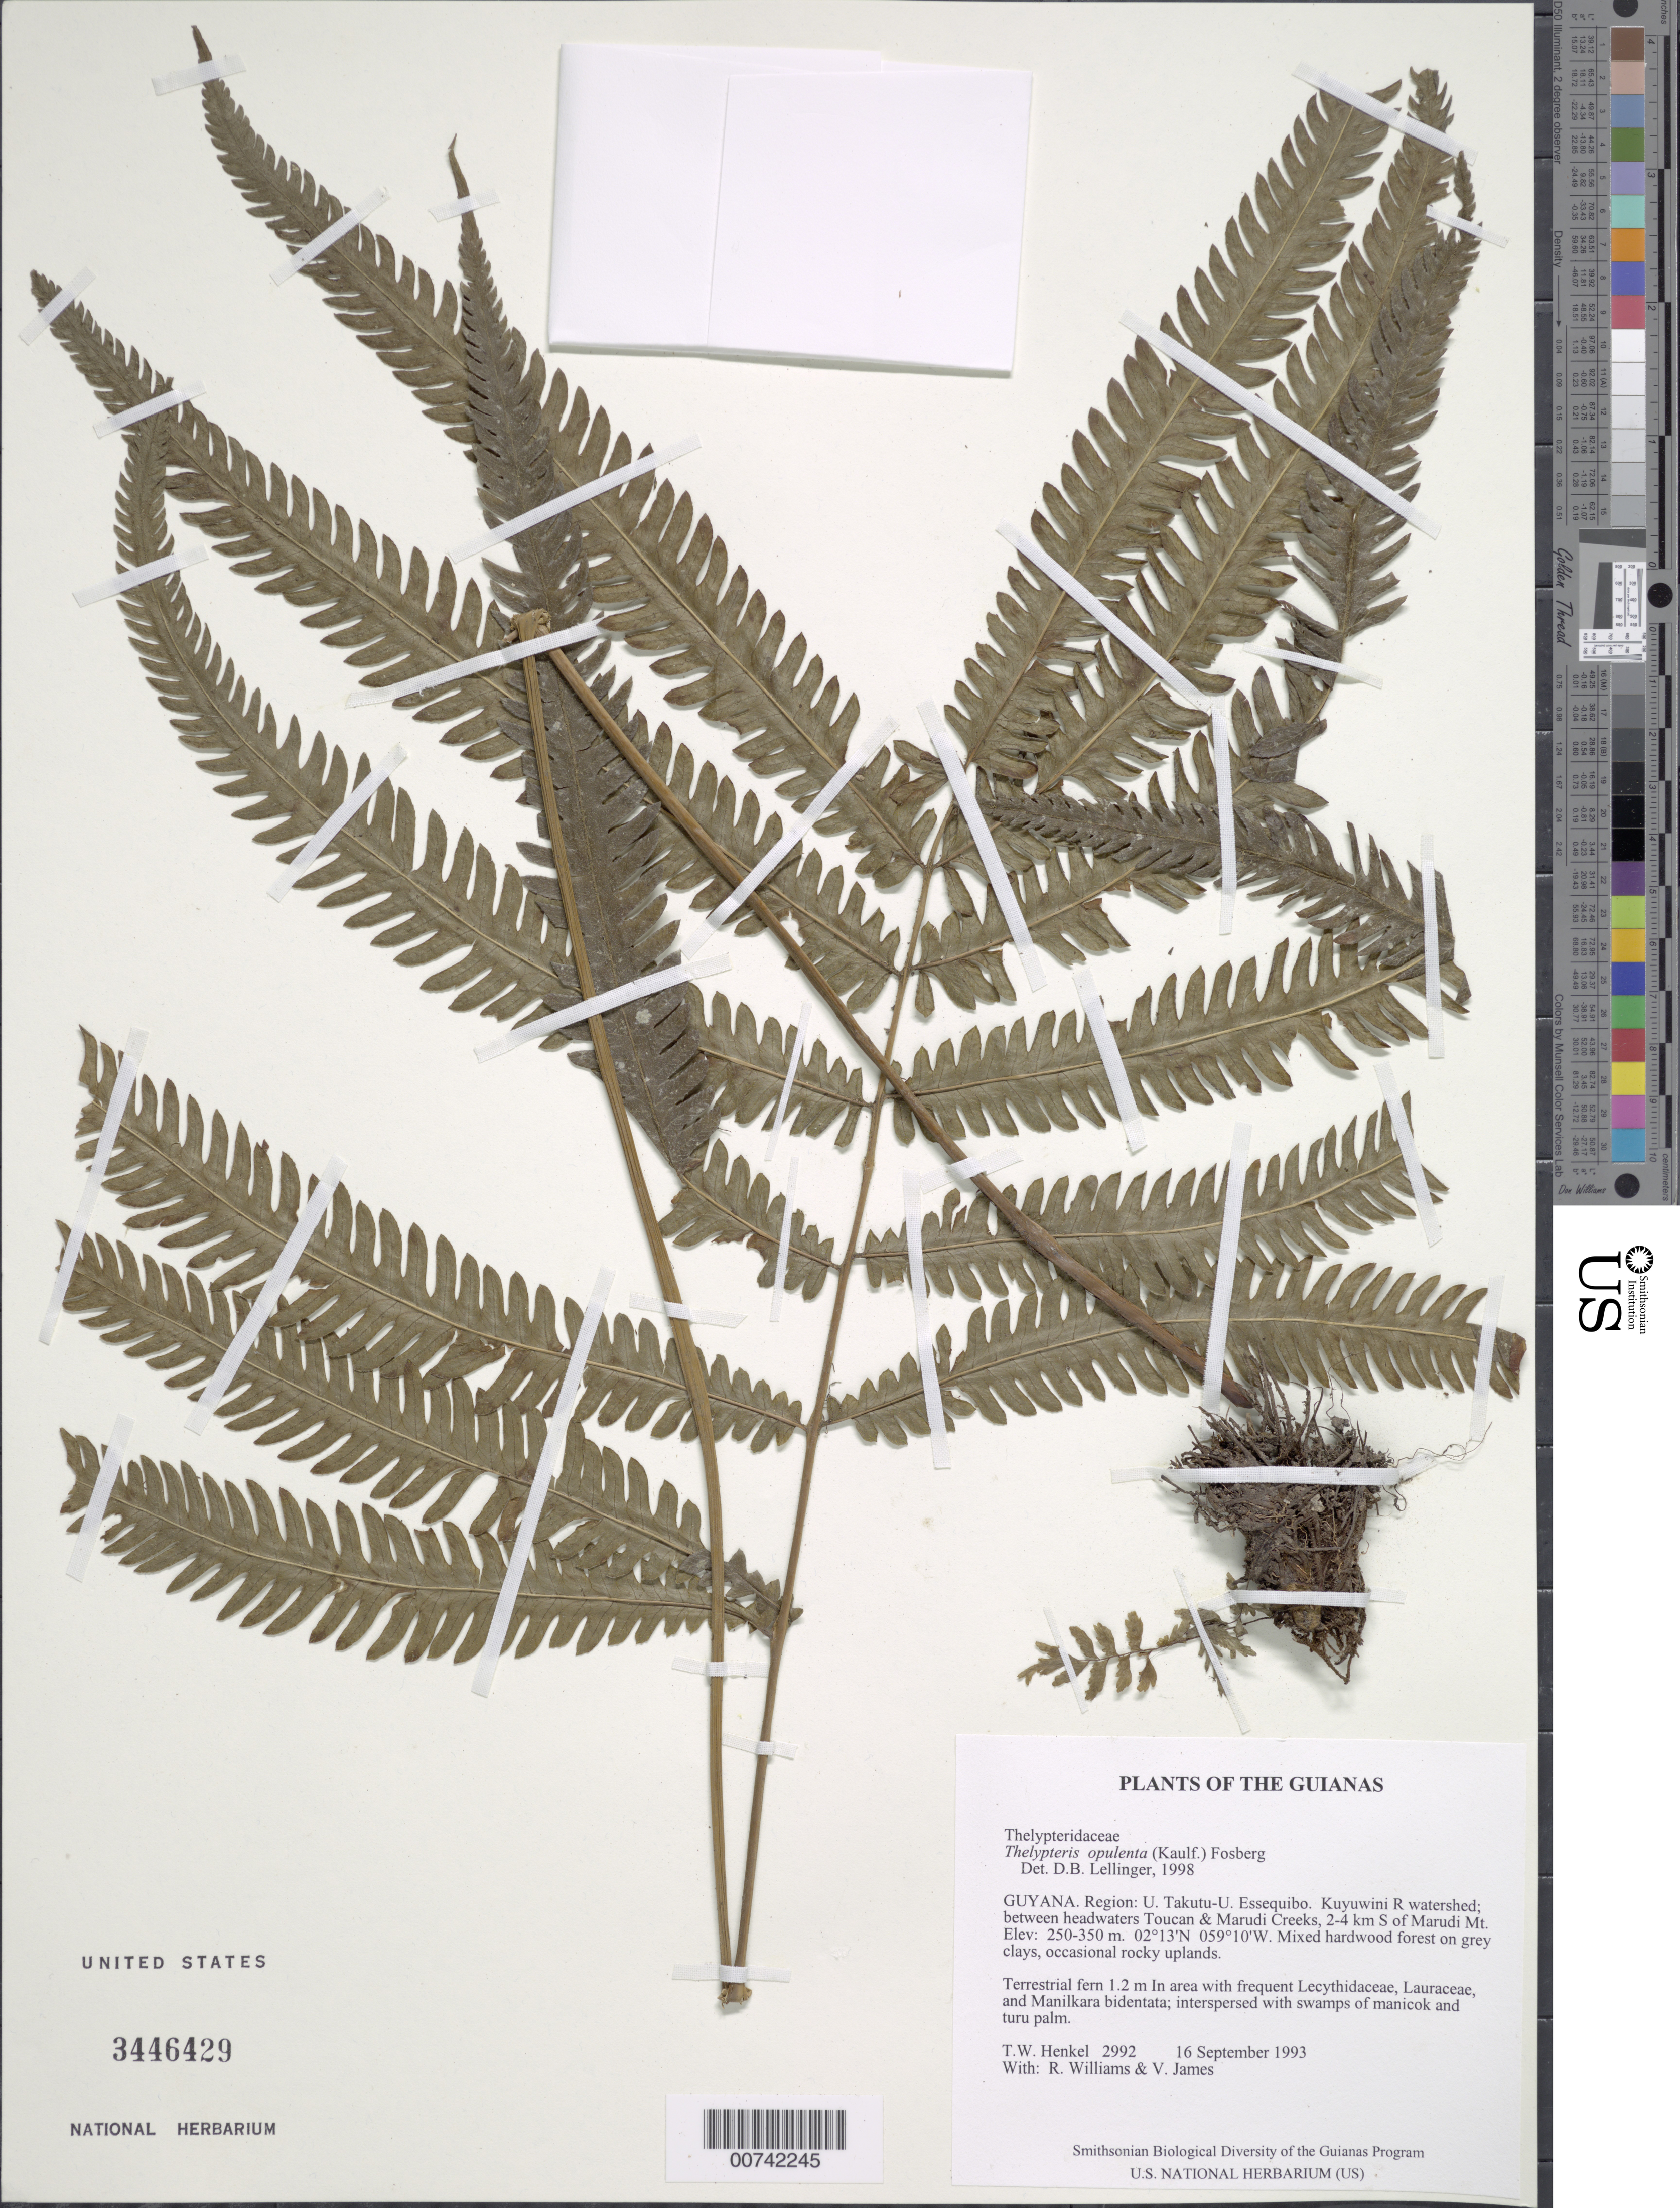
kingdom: Plantae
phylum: Tracheophyta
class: Polypodiopsida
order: Polypodiales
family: Thelypteridaceae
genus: Amphineuron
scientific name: Amphineuron opulentum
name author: (Kaulf.) Holttum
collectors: T. Henkel, R. Williams & V. James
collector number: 2992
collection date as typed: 16 September 1993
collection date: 1993-09-16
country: Guyana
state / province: U. Takutu-U. Essequibo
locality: Kuyuwini R watershed; between headwaters Toucan & Marudi Creeks, 2-4 km S of Marudi Mt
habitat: Mixed hardwood forest on grey clays, occasional rocky uplands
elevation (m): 250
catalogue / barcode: US 3446429